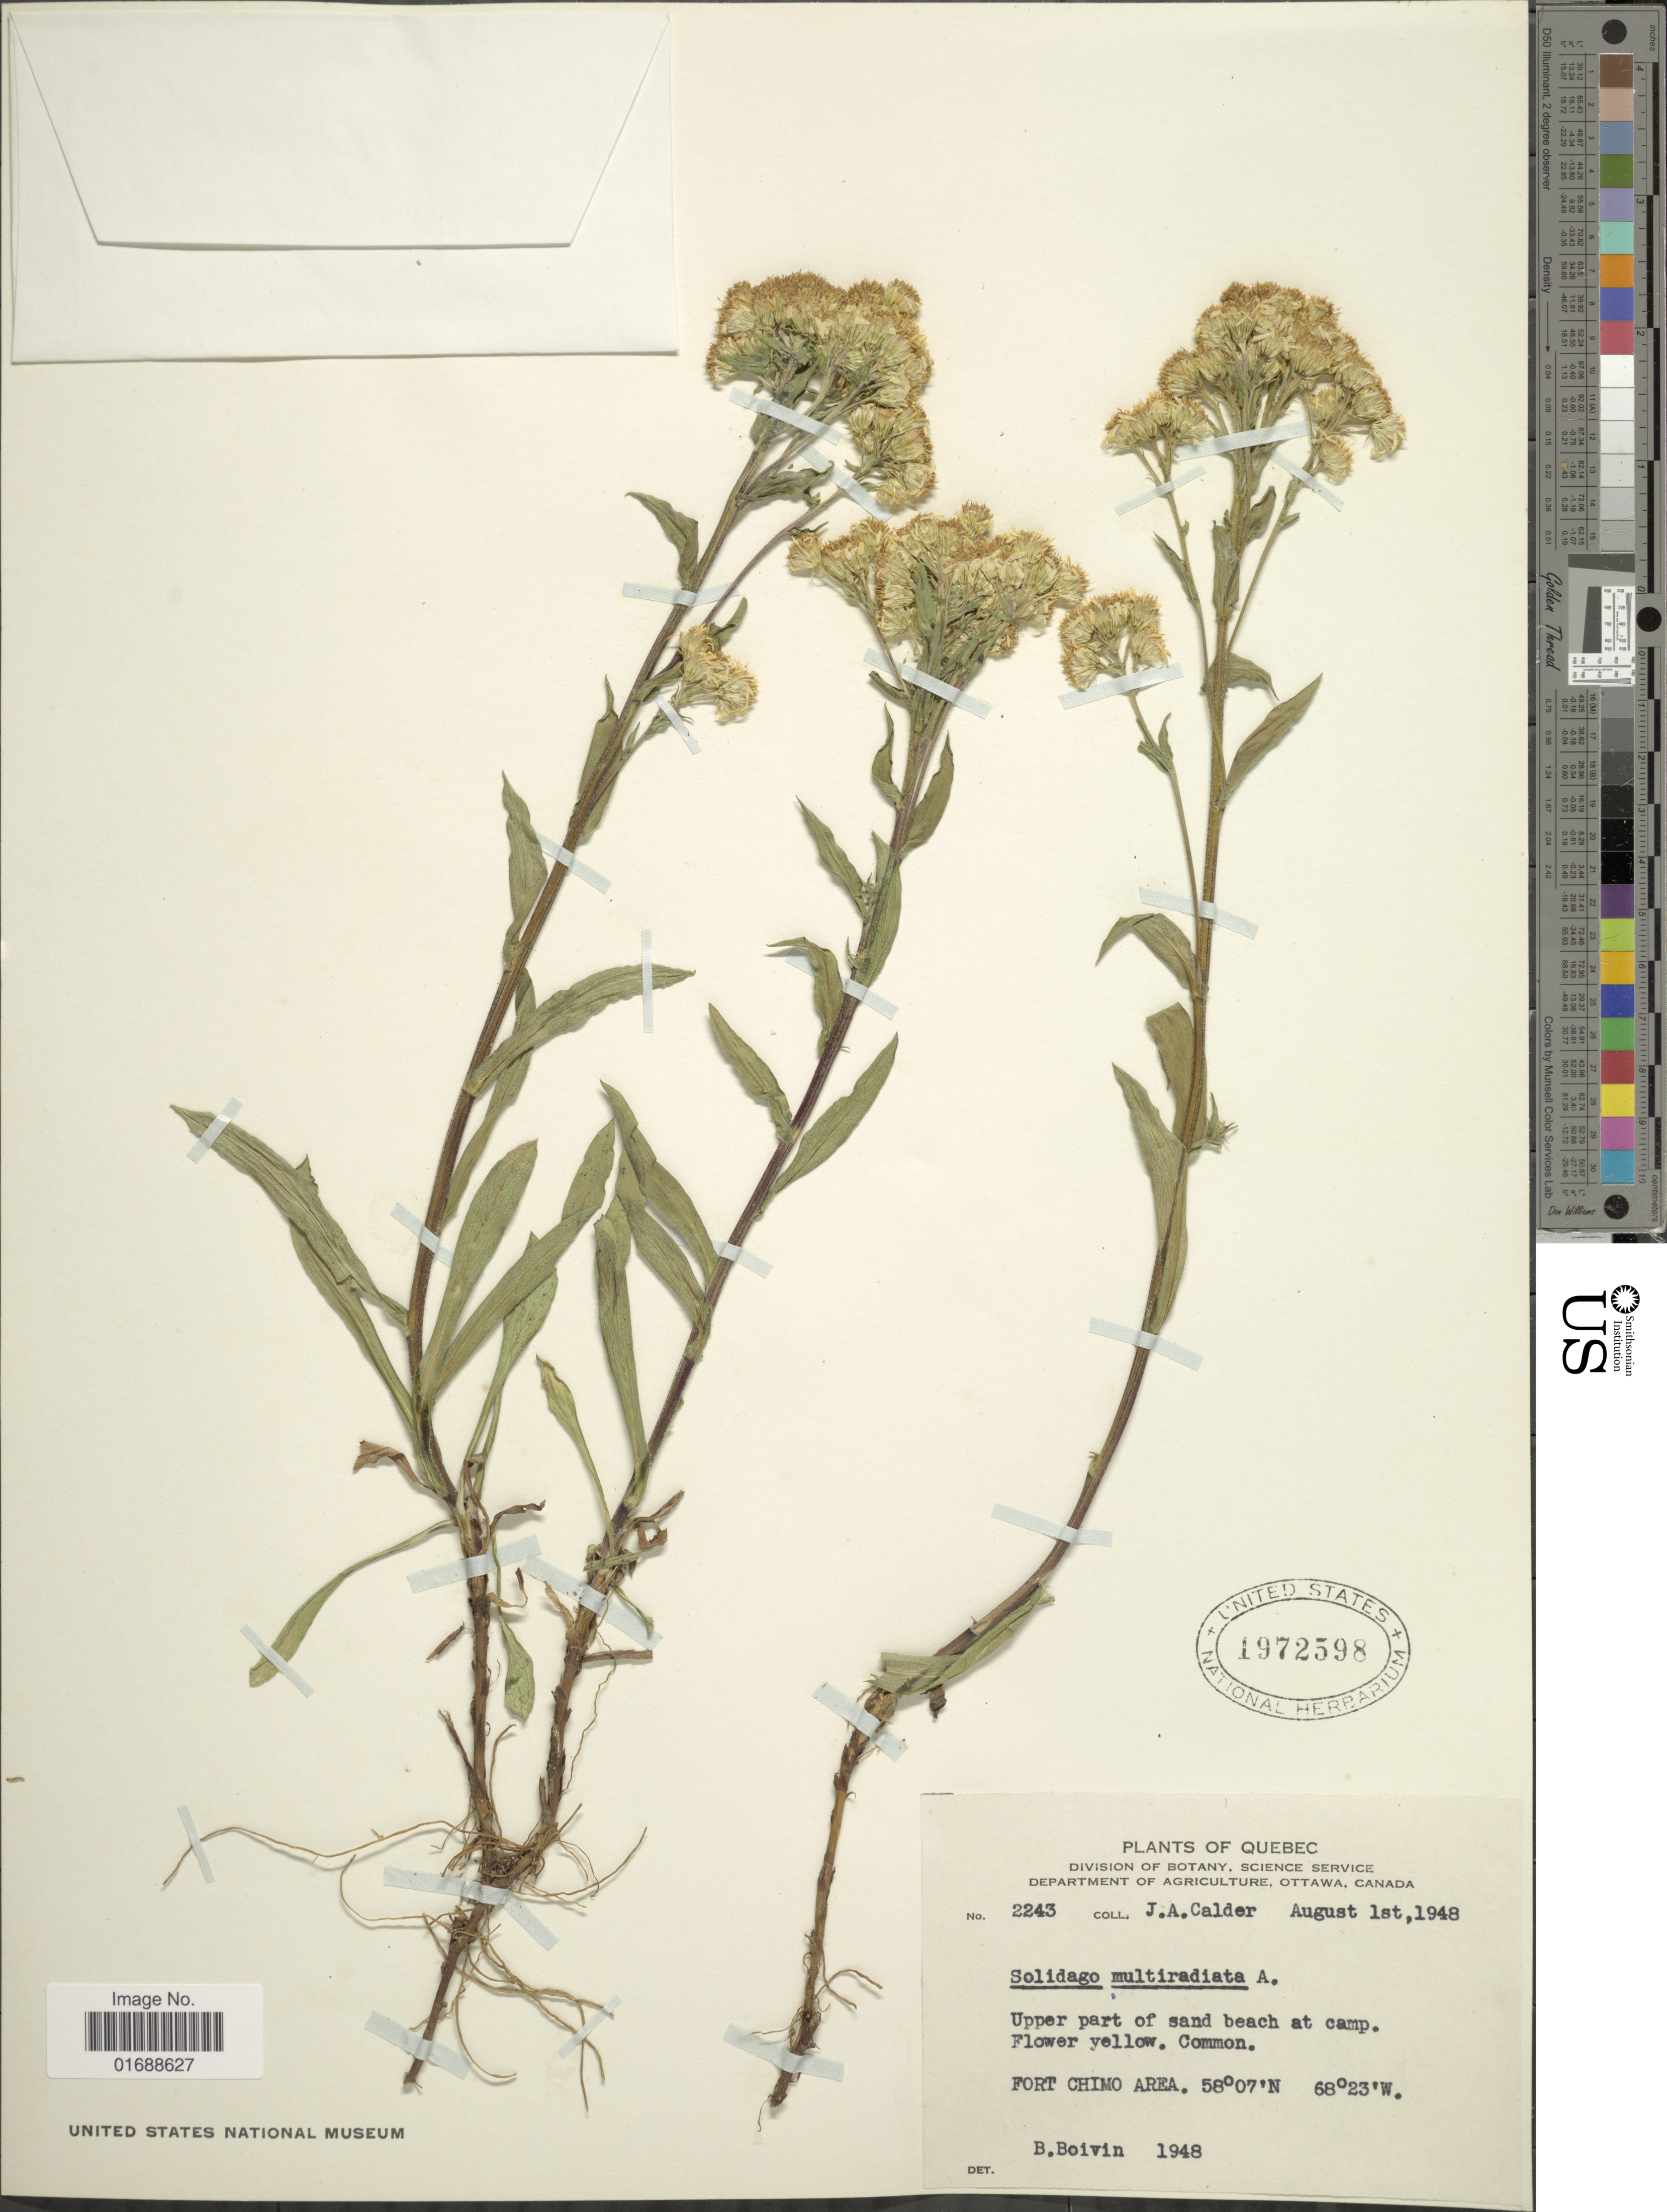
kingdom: Plantae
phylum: Tracheophyta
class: Magnoliopsida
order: Asterales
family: Asteraceae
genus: Solidago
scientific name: Solidago multiradiata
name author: Aiton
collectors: J. A. Calder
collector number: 2243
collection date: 1948-08-01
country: Canada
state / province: Quebec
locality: Upper part of sand beach at camp. Fort Chimo Area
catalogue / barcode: US 1972598